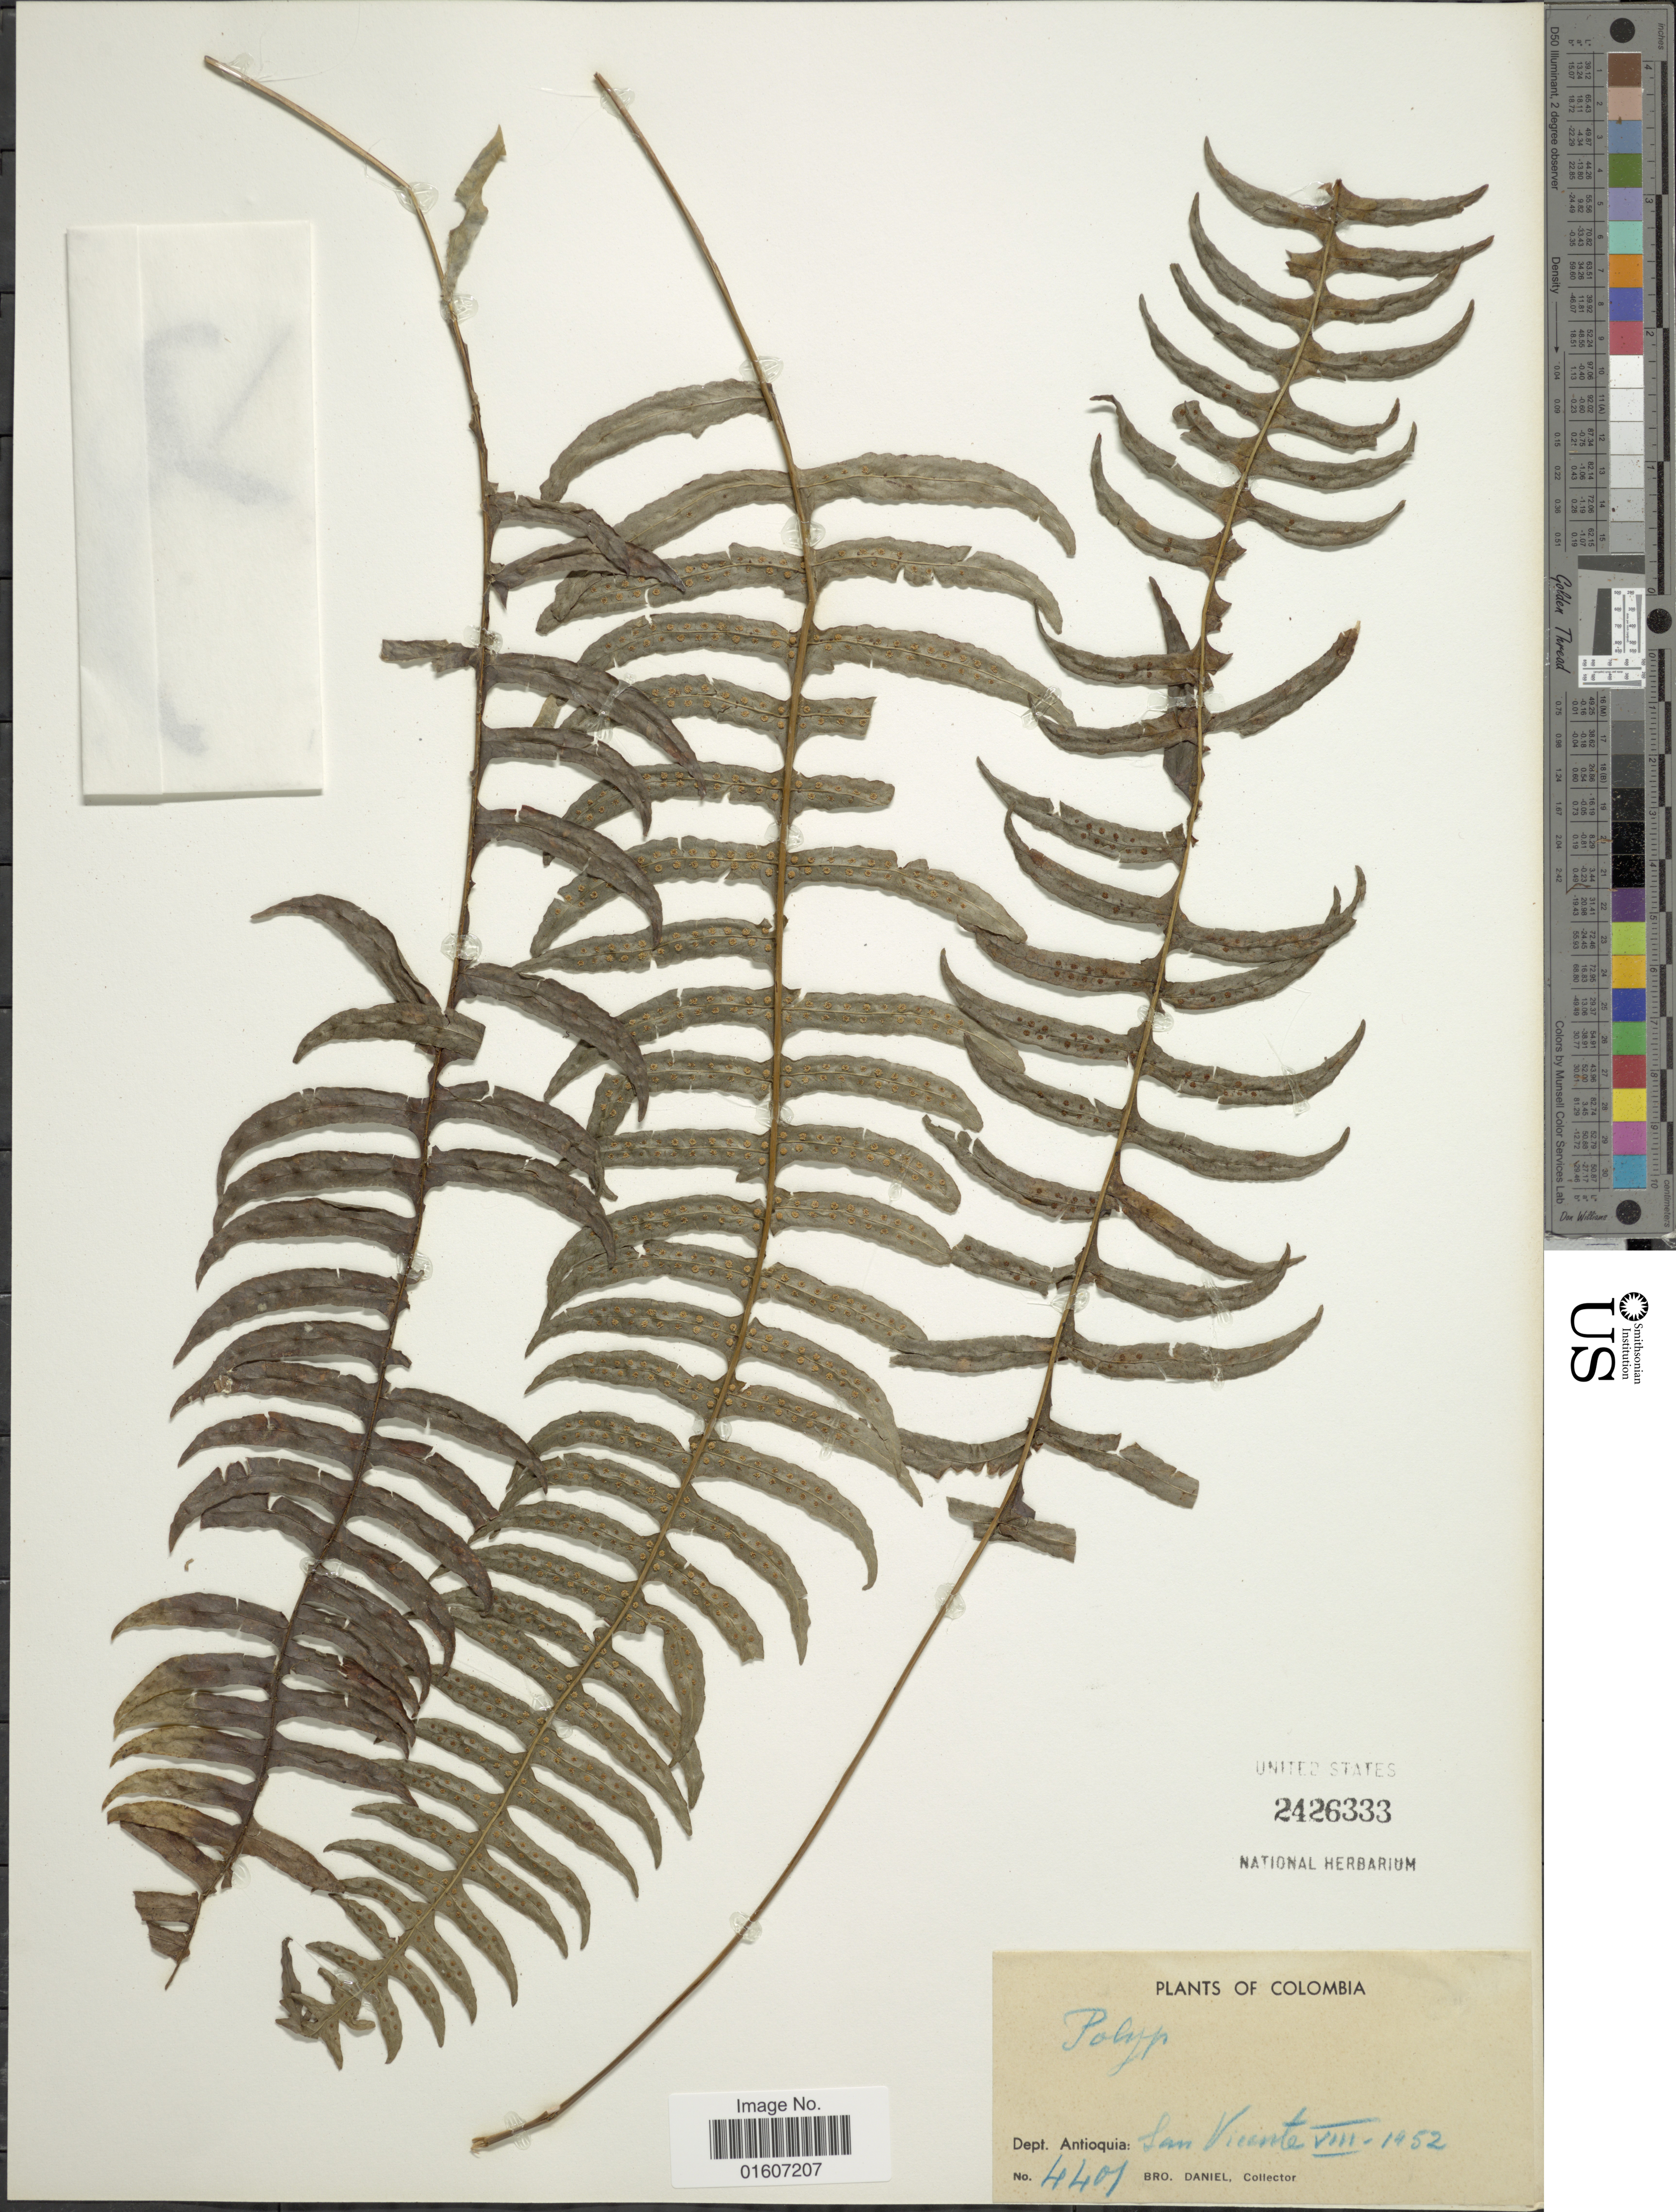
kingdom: Plantae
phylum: Tracheophyta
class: Polypodiopsida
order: Polypodiales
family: Polypodiaceae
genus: Serpocaulon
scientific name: Serpocaulon sp.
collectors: Bro. Daniel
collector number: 4401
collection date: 1952-08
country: Colombia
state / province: Antioquia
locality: Dept. Antioquia: San Vicente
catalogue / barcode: US 2426333